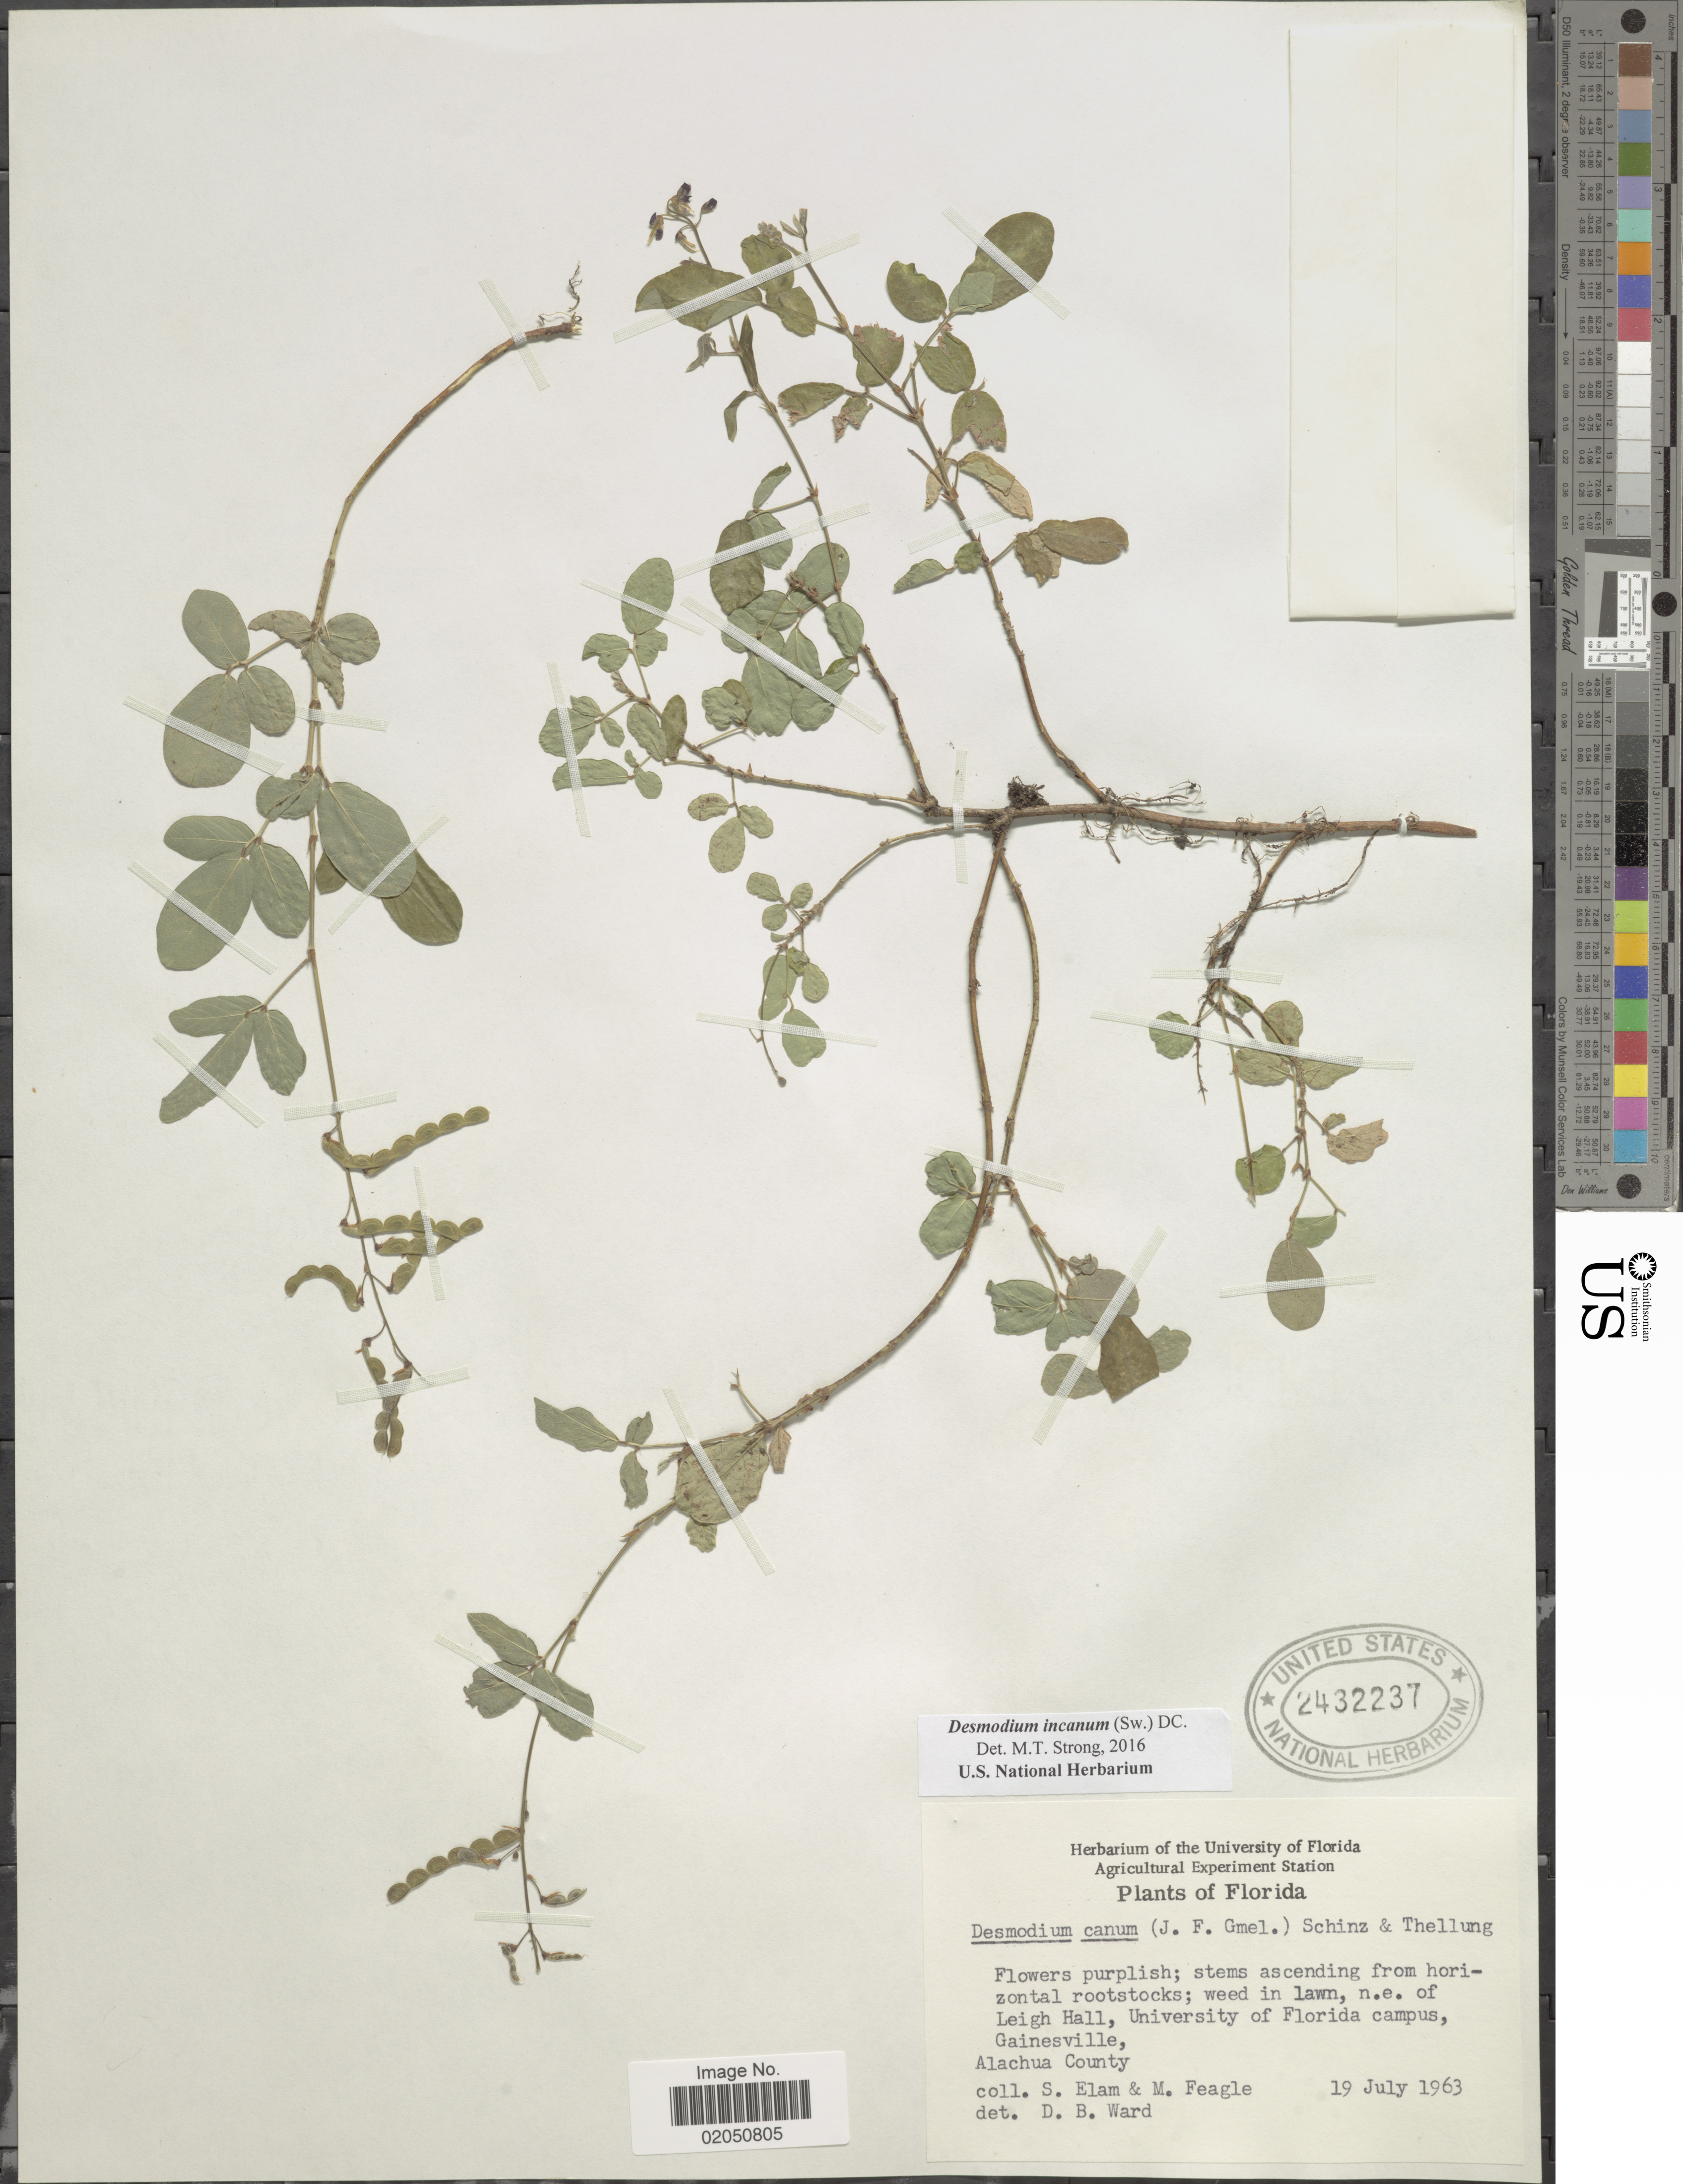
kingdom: Plantae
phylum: Tracheophyta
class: Magnoliopsida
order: Fabales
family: Fabaceae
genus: Desmodium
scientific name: Desmodium incanum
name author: (Sw.) DC.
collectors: S. Elam & M. Feagle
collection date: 1963-07-19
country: United States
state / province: Florida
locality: N.e. of Leigh Hall, University of Florida campus, Gainesville, Alachua County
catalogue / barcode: US 2432237